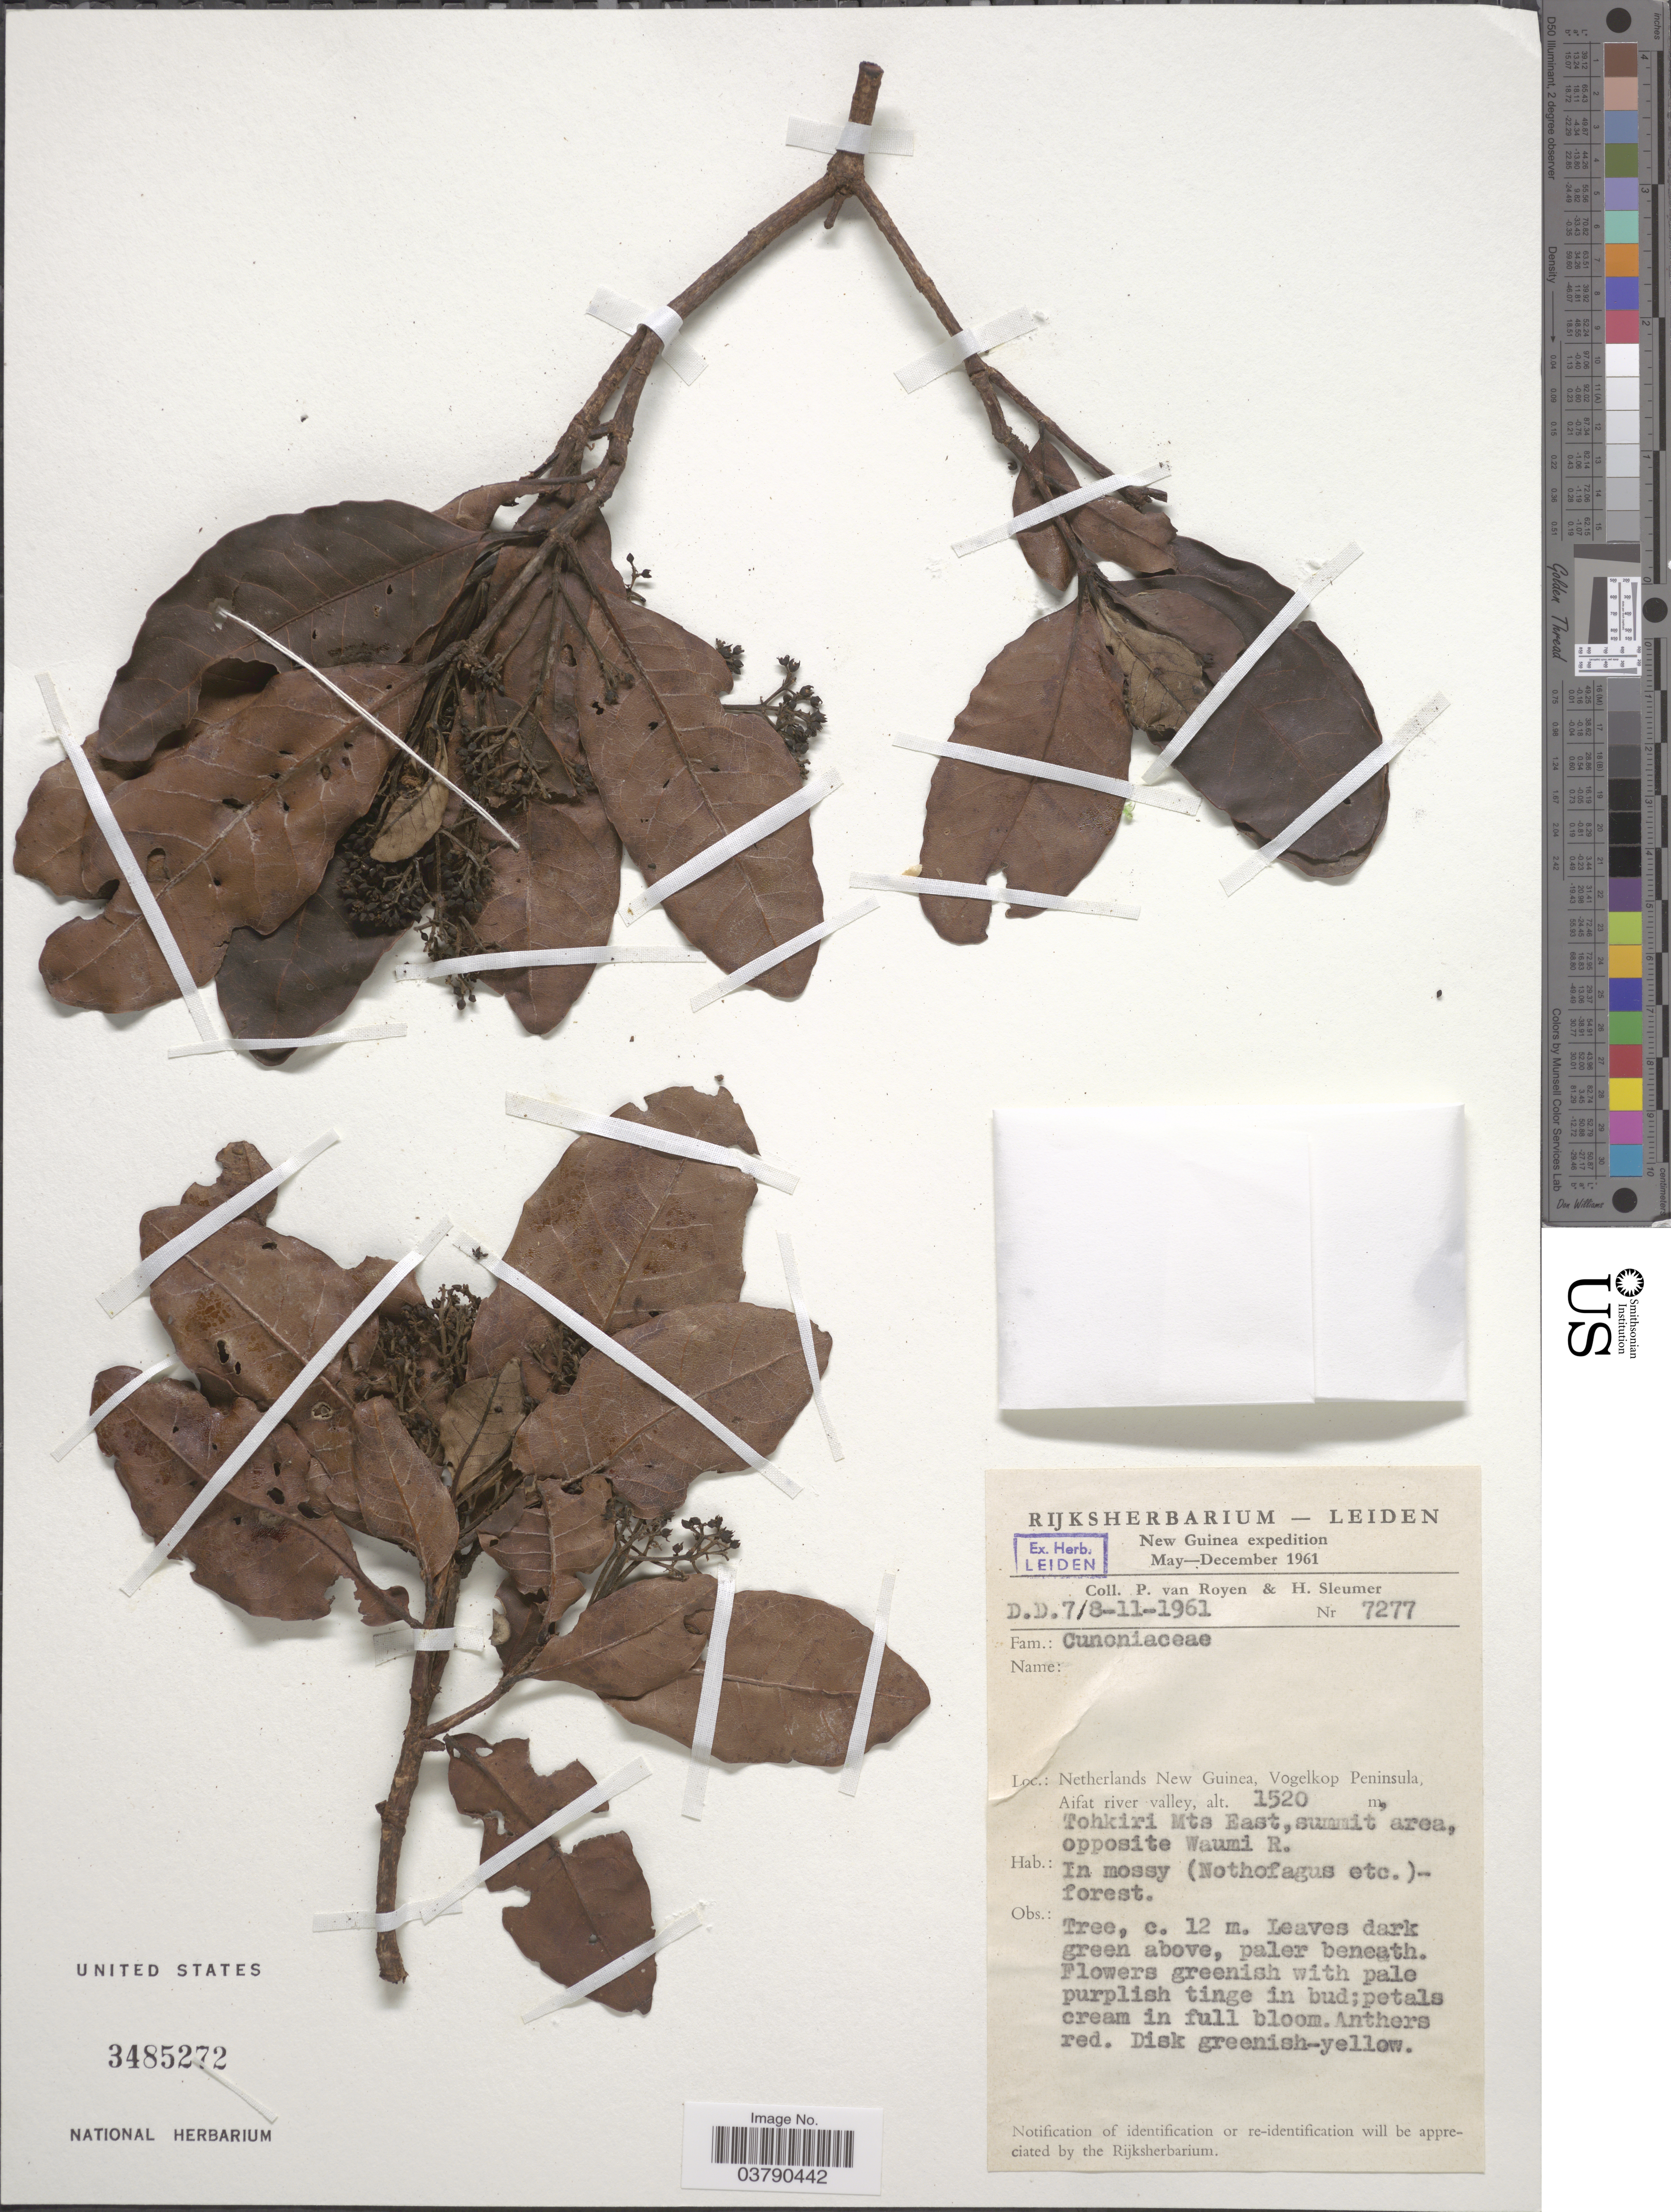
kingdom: Plantae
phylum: Tracheophyta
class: Magnoliopsida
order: Oxalidales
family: Cunoniaceae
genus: Schizomeria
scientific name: Schizomeria sp.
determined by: Hopkins, H. C. F.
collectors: P. van Royen & H. O. Sleumer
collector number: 7277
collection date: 1961-11-07/1961-11-08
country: Indonesia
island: New Guinea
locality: Netherlands New Guinea, Vogelknop Peninsula, Aifat river valley. Tohkiri Mts East, summit of area, opposite Waumi R.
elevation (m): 1520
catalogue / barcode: US 3485272